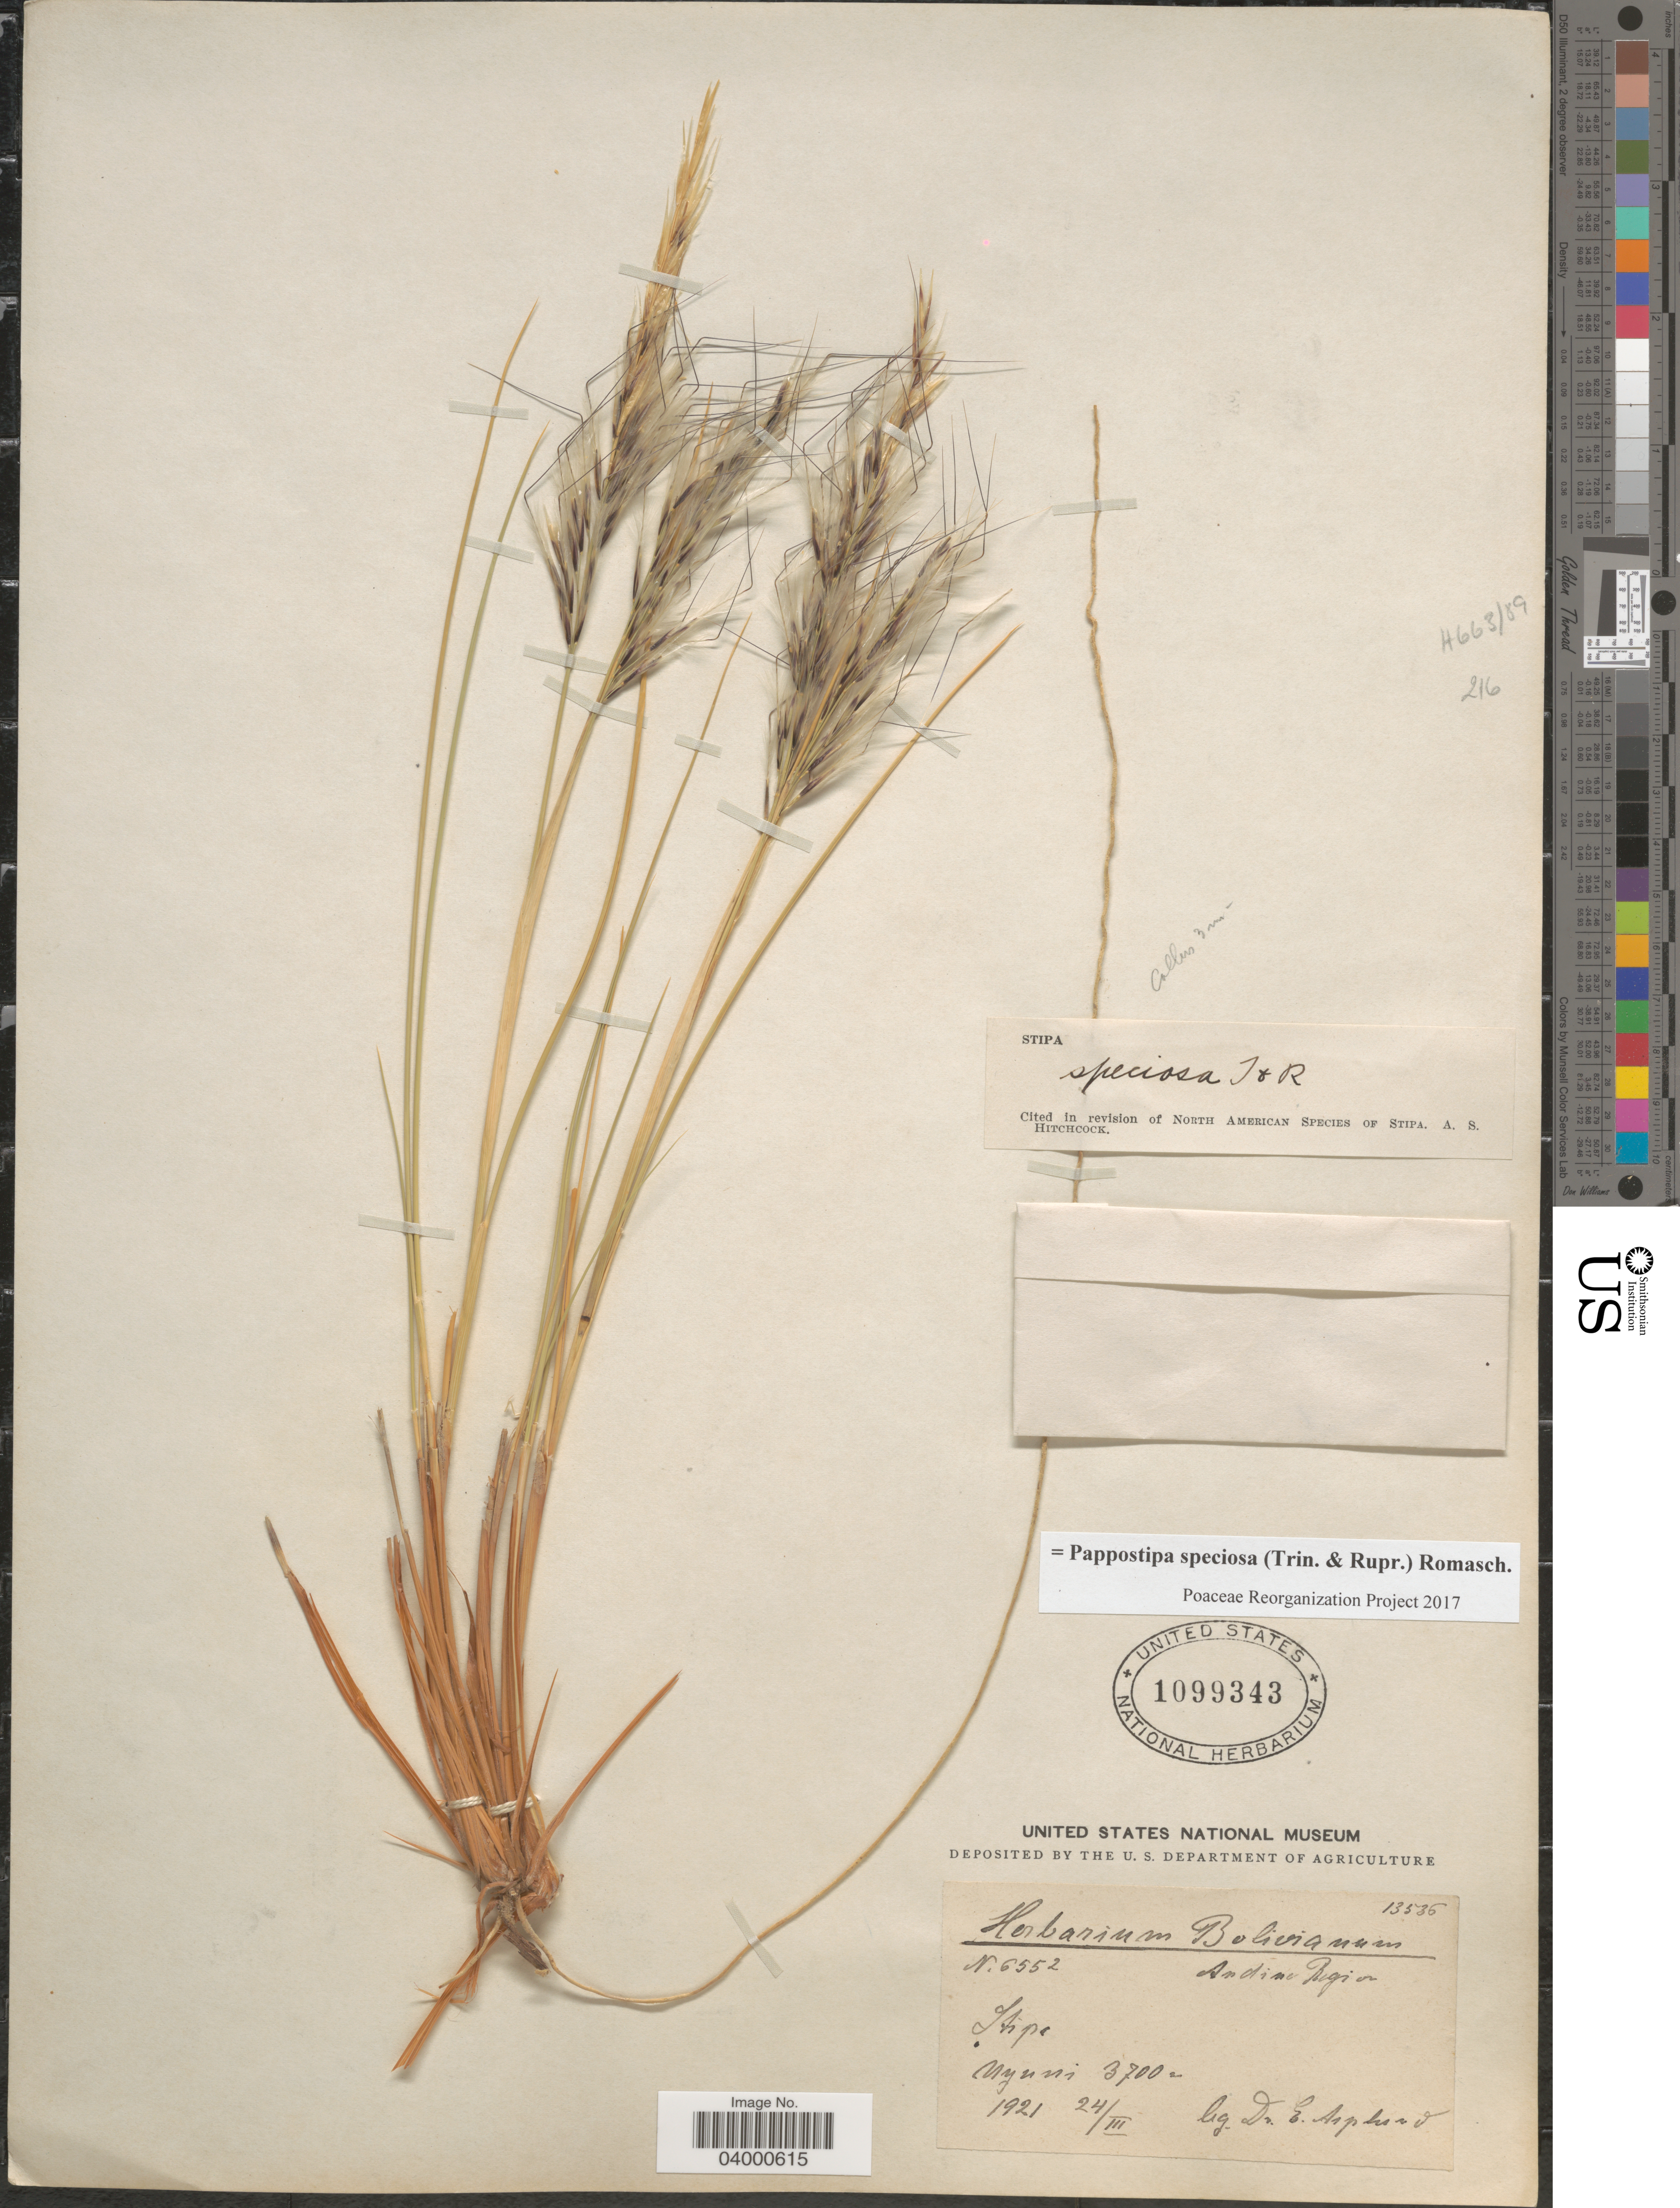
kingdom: Plantae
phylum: Tracheophyta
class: Liliopsida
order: Poales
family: Poaceae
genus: Pappostipa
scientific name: Pappostipa speciosa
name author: (Trin. & Rupr.) Romasch.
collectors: E. Asplund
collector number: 6552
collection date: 1921-03-24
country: Bolivia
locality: Andine Region. Uyuni.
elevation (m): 3700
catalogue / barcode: US 1099343